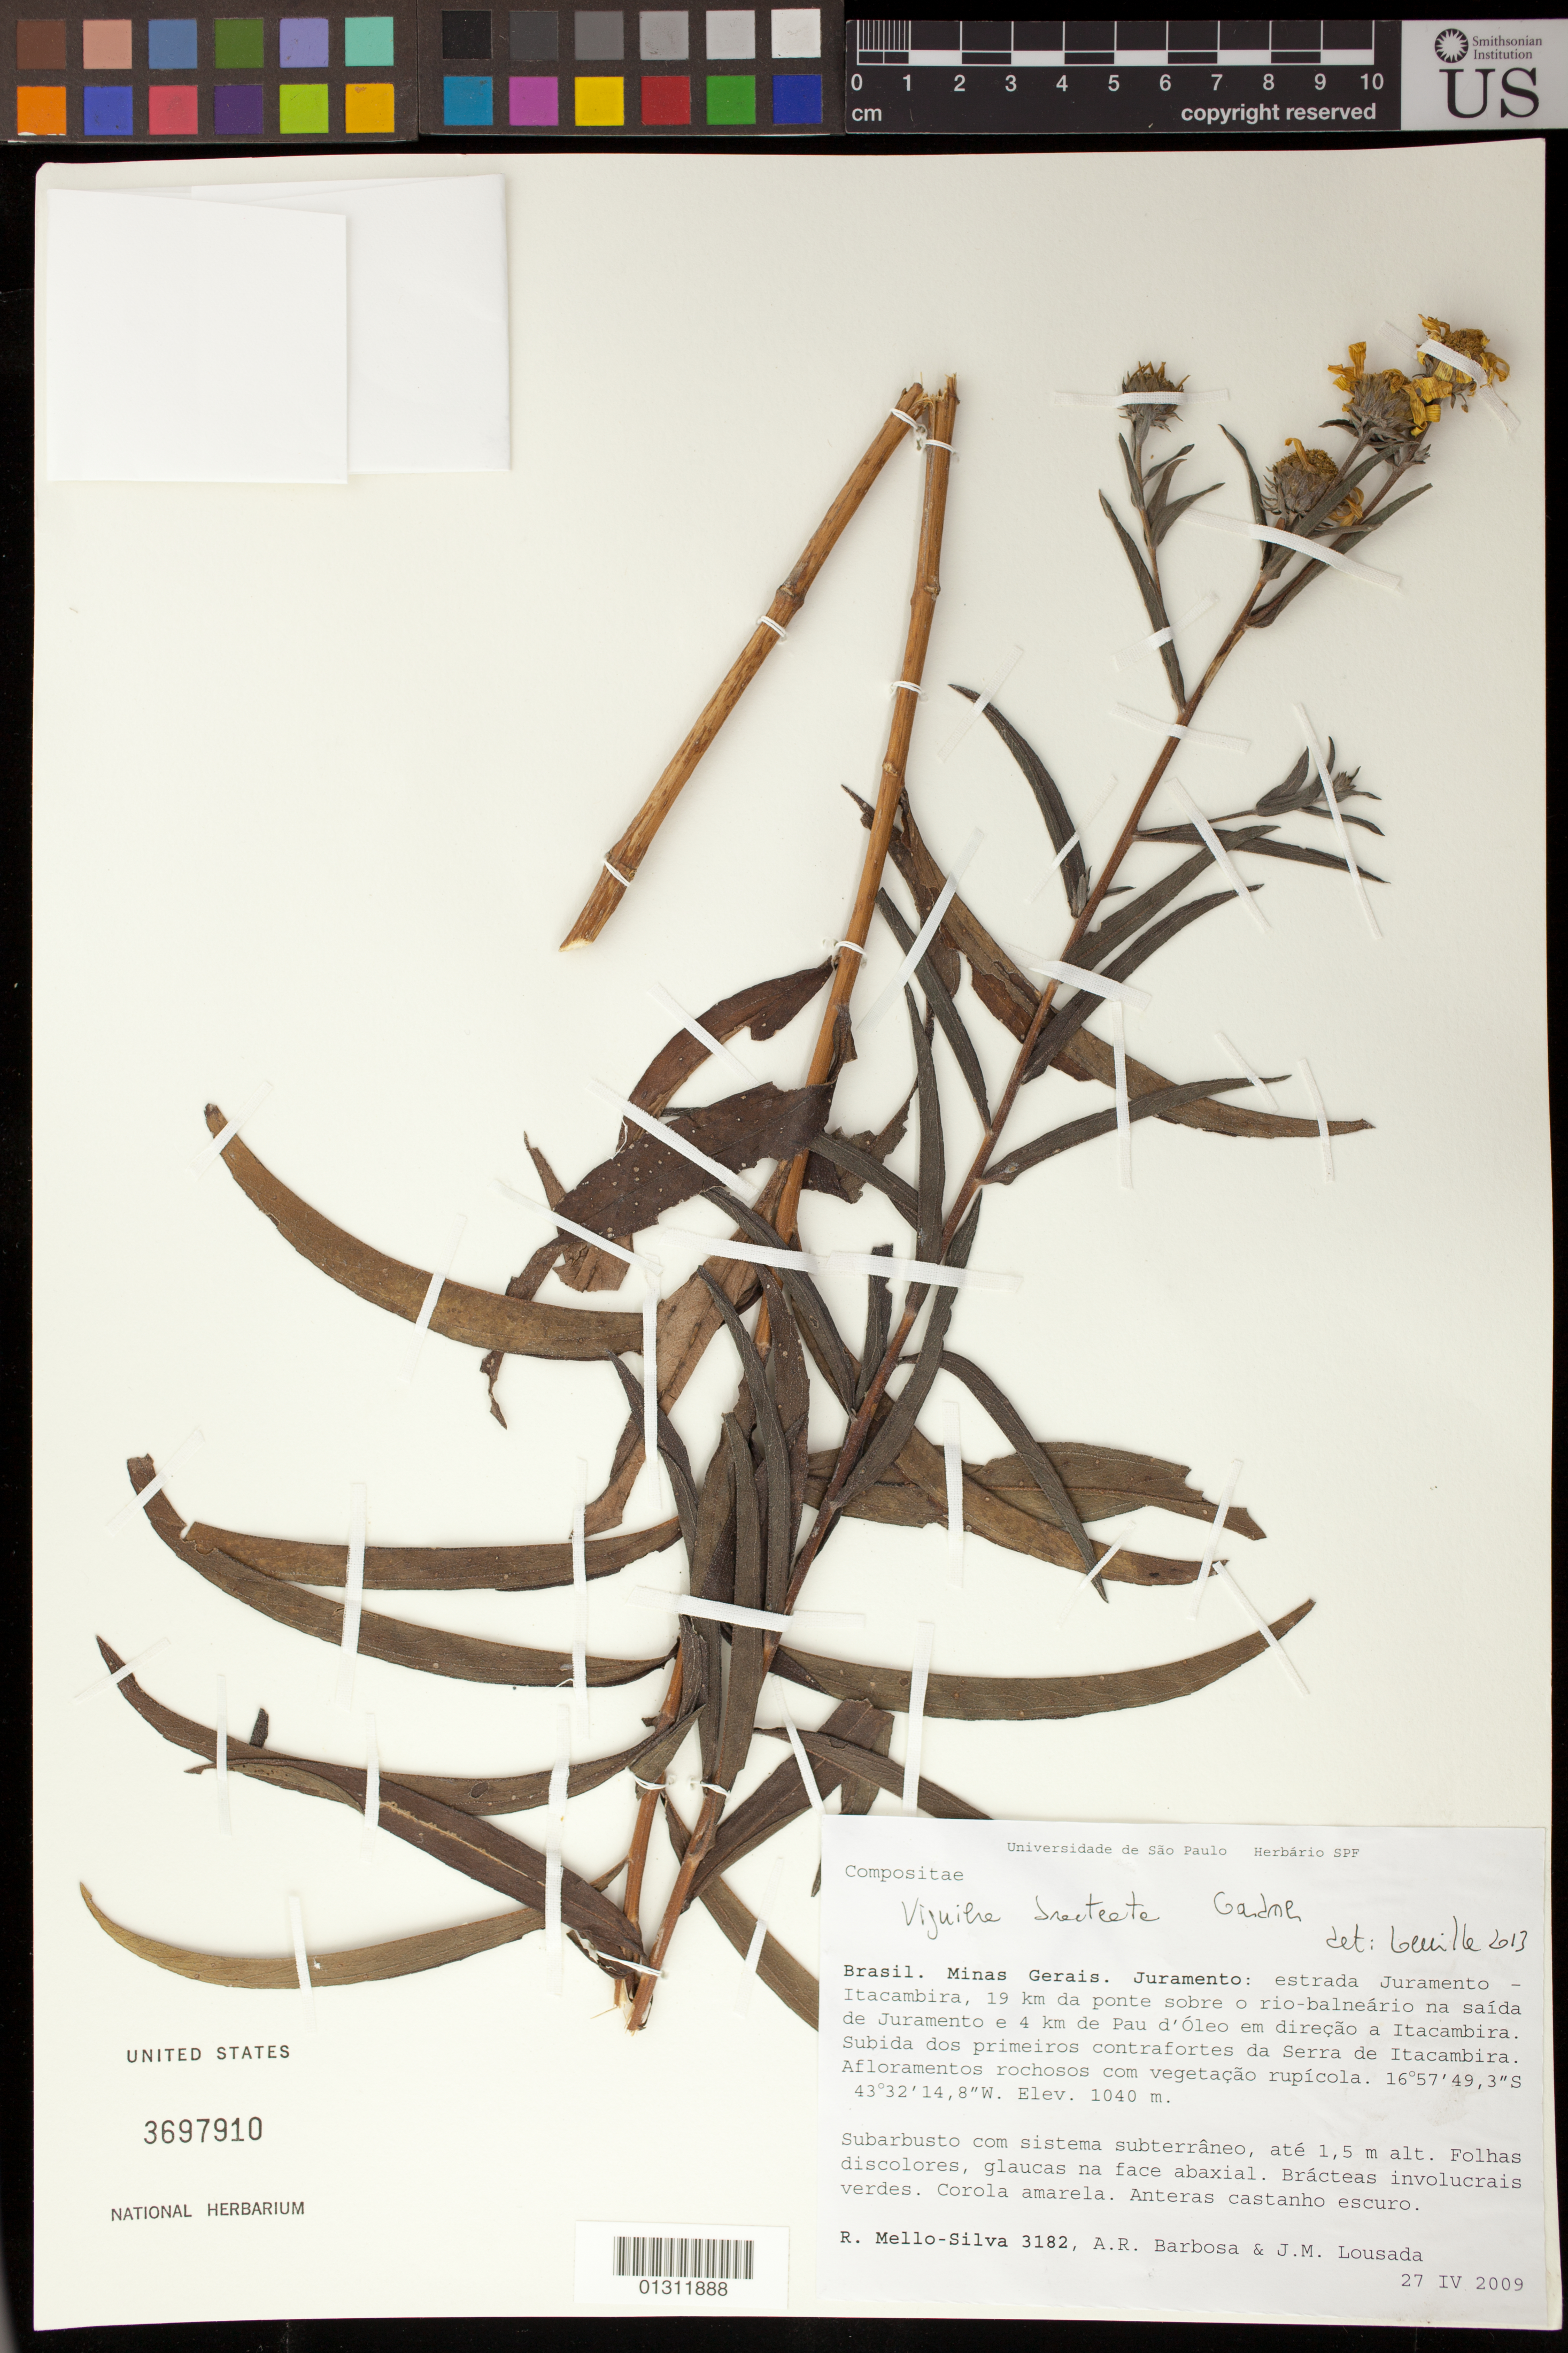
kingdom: Plantae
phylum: Tracheophyta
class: Magnoliopsida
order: Asterales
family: Asteraceae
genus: Viguiera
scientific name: Viguiera bracteata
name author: Gardner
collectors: R. Mello-Silva, A. Barbosa & J. Lousada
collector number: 3182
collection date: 2009-04-27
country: Brazil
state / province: Minas Gerais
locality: Juramento, estrada Juramento - Itacambria, 19 km da ponte sobre o rio- balneario na saida deJuramento e 4 km de Pau d'Oleo em direcao a Itacambria. Subida dos primeiros contrafortes da Serra de Itacambria.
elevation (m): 1040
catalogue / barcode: US 3697910